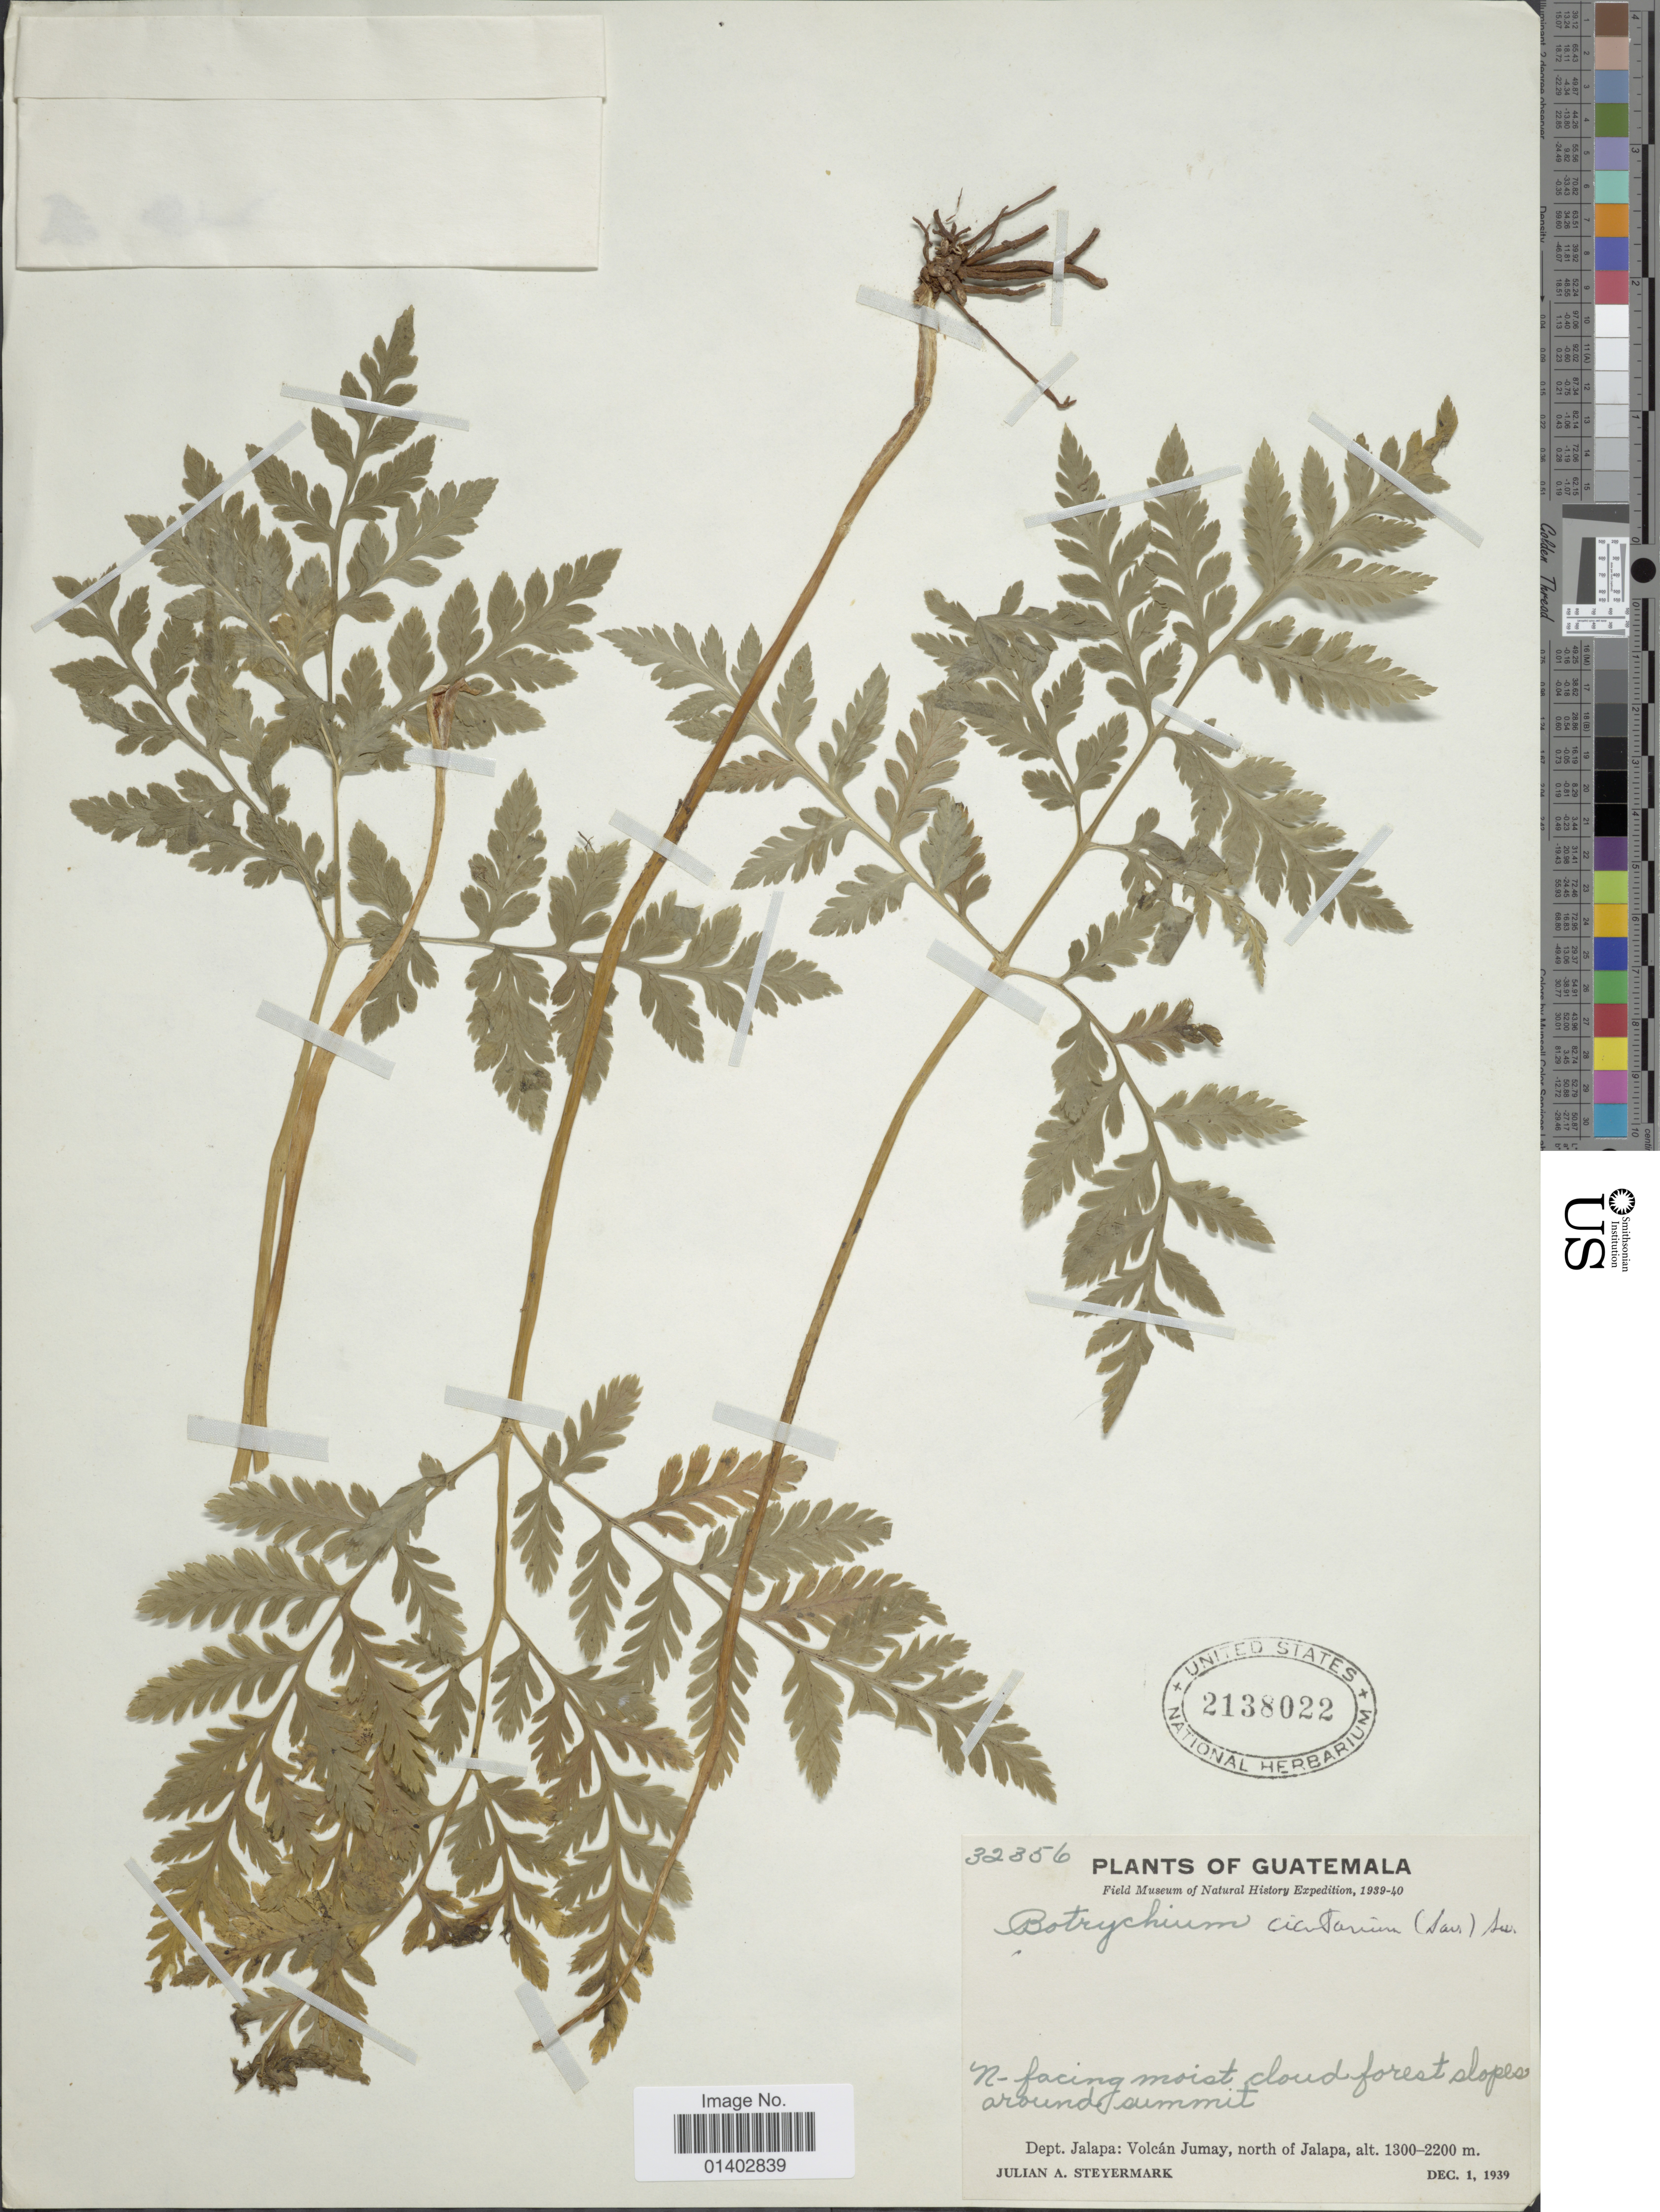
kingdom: Plantae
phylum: Tracheophyta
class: Polypodiopsida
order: Ophioglossales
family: Ophioglossaceae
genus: Botrychium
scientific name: Botrychium virginianum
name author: (L.) Sw.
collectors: J. Steyermark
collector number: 32356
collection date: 1939-12-01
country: Guatemala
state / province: Jalapa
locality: Dept. Jalapa: Volcán Jumay, north Jalapa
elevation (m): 1300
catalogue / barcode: US 2138022